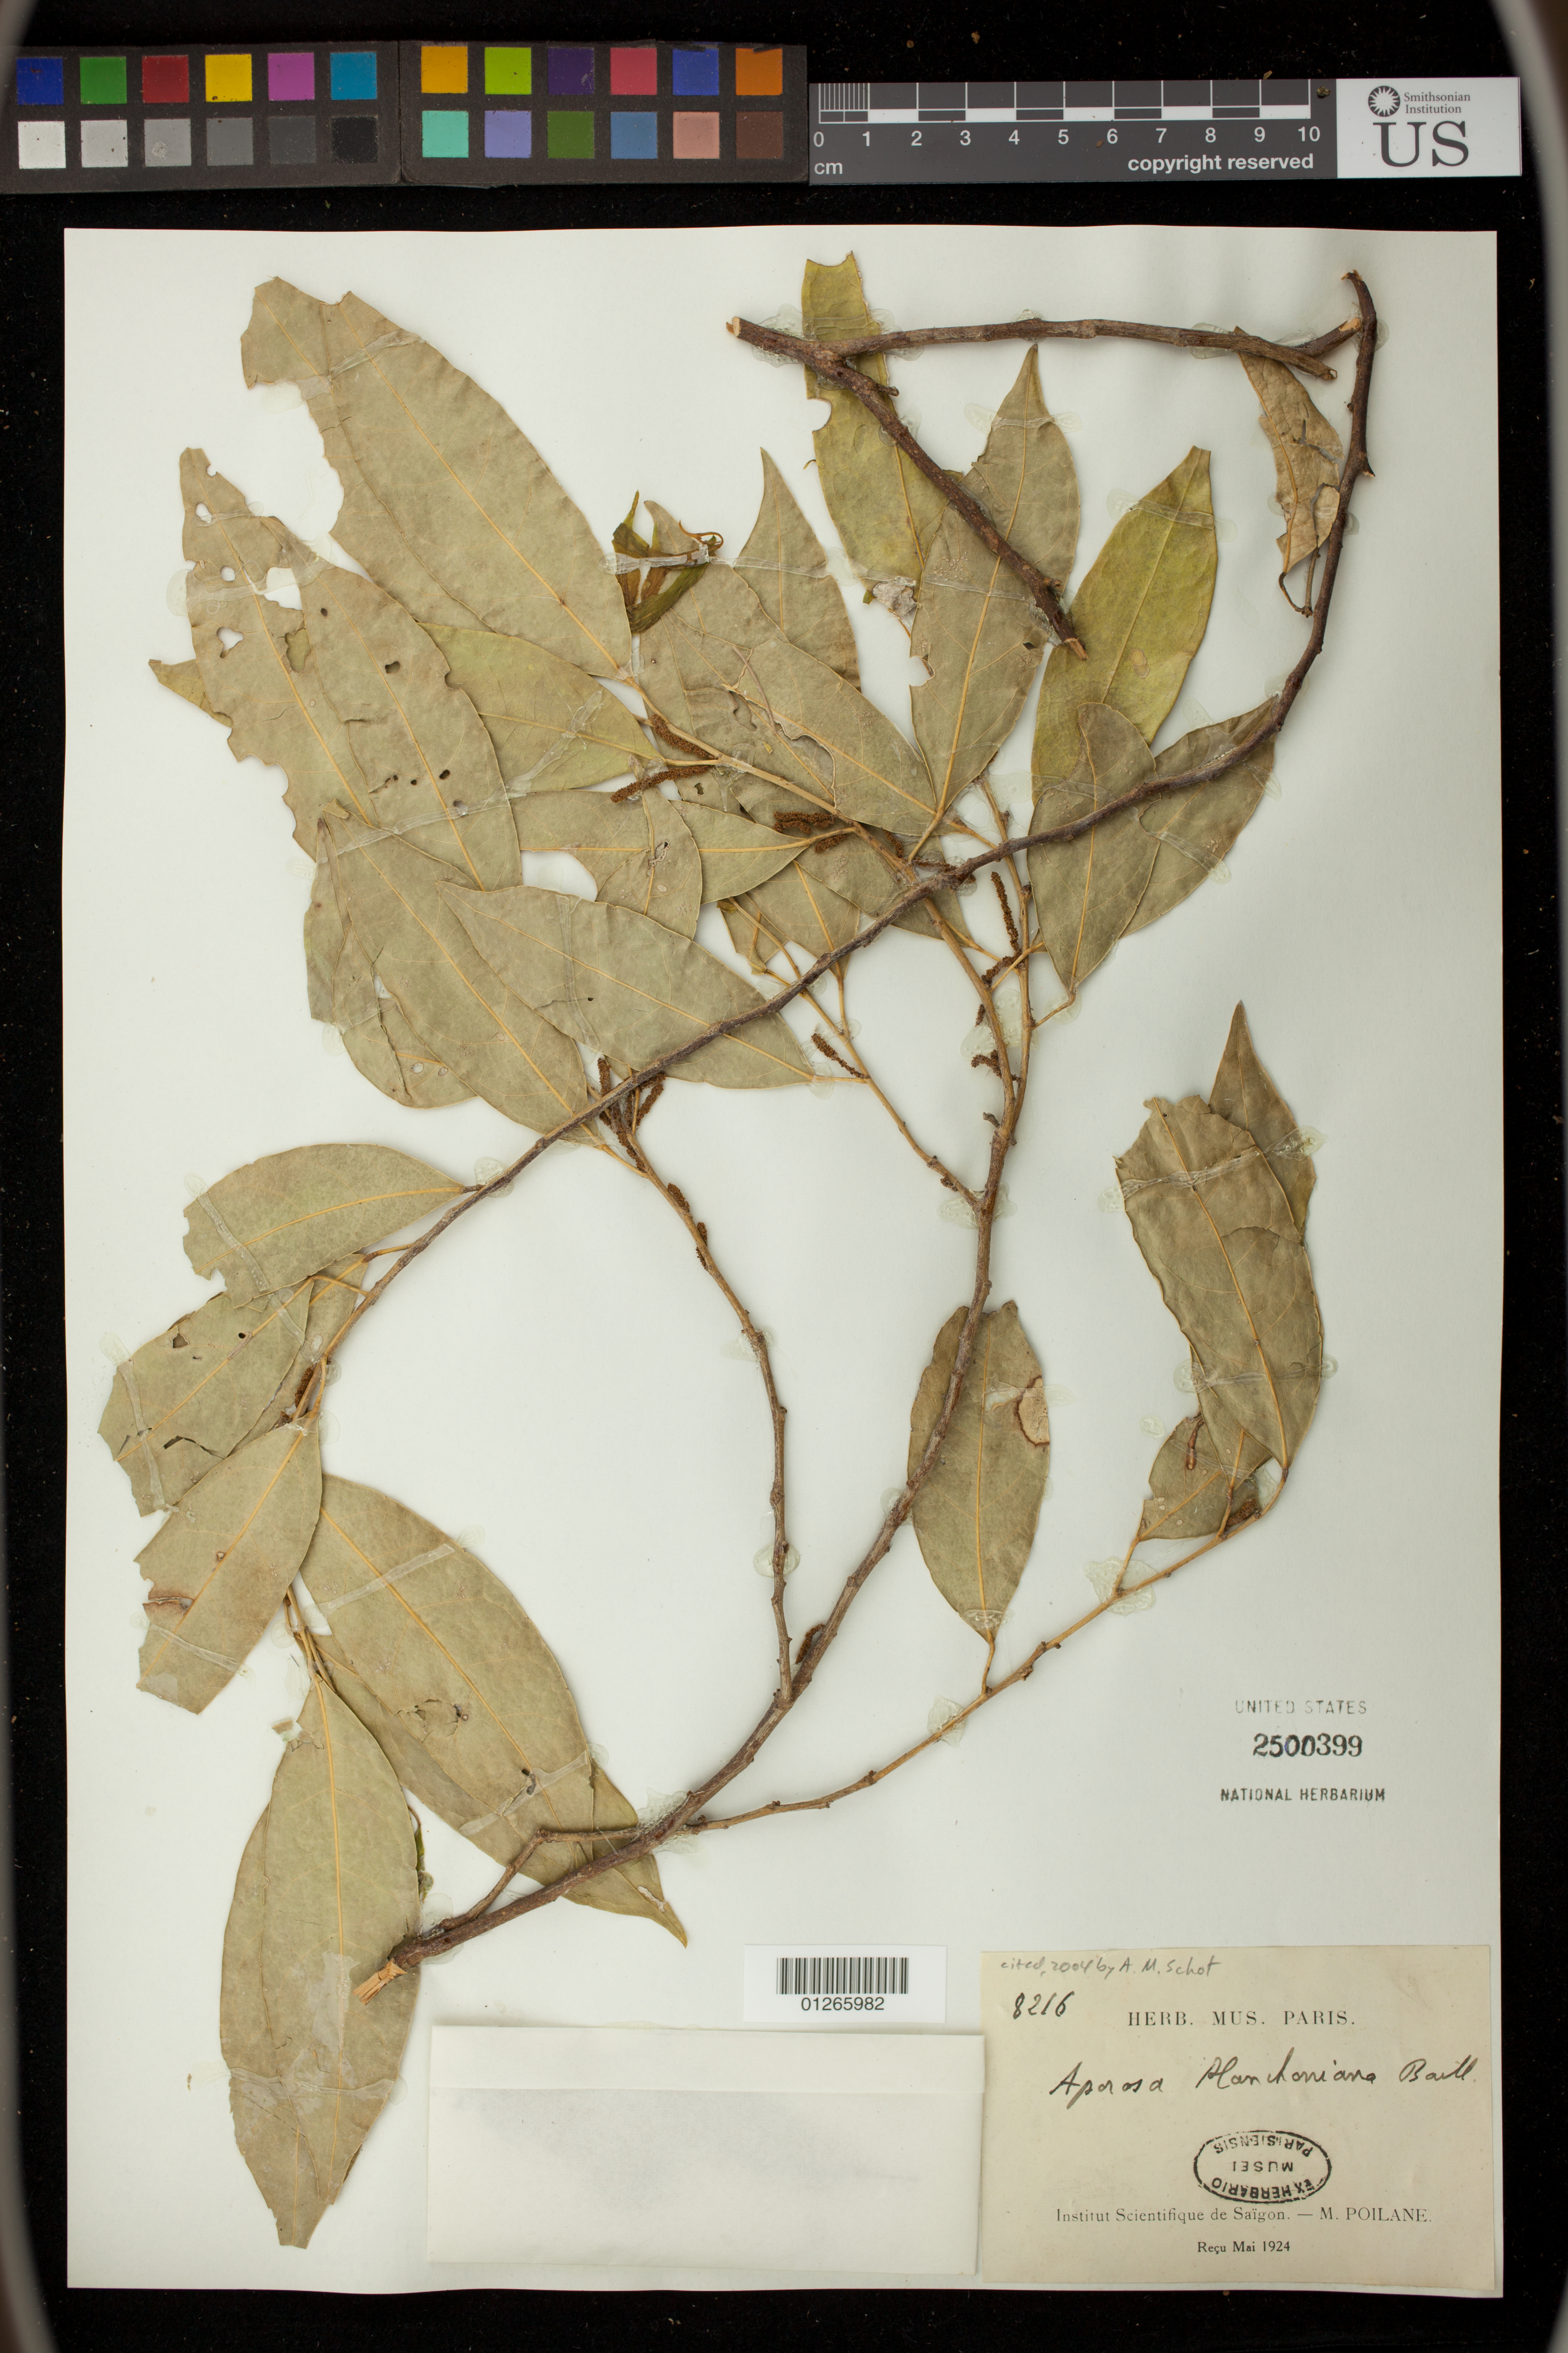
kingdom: Plantae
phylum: Tracheophyta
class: Magnoliopsida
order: Malpighiales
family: Phyllanthaceae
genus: Aporosa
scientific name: Aporosa planchoniana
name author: Baill. ex Müll. Arg.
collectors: M. Poilane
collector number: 8216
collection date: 1924-05-01/1924-05-31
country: Vietnam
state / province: Ho Chi Minh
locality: Institut Scientifique de Saigon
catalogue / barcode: US 2500399